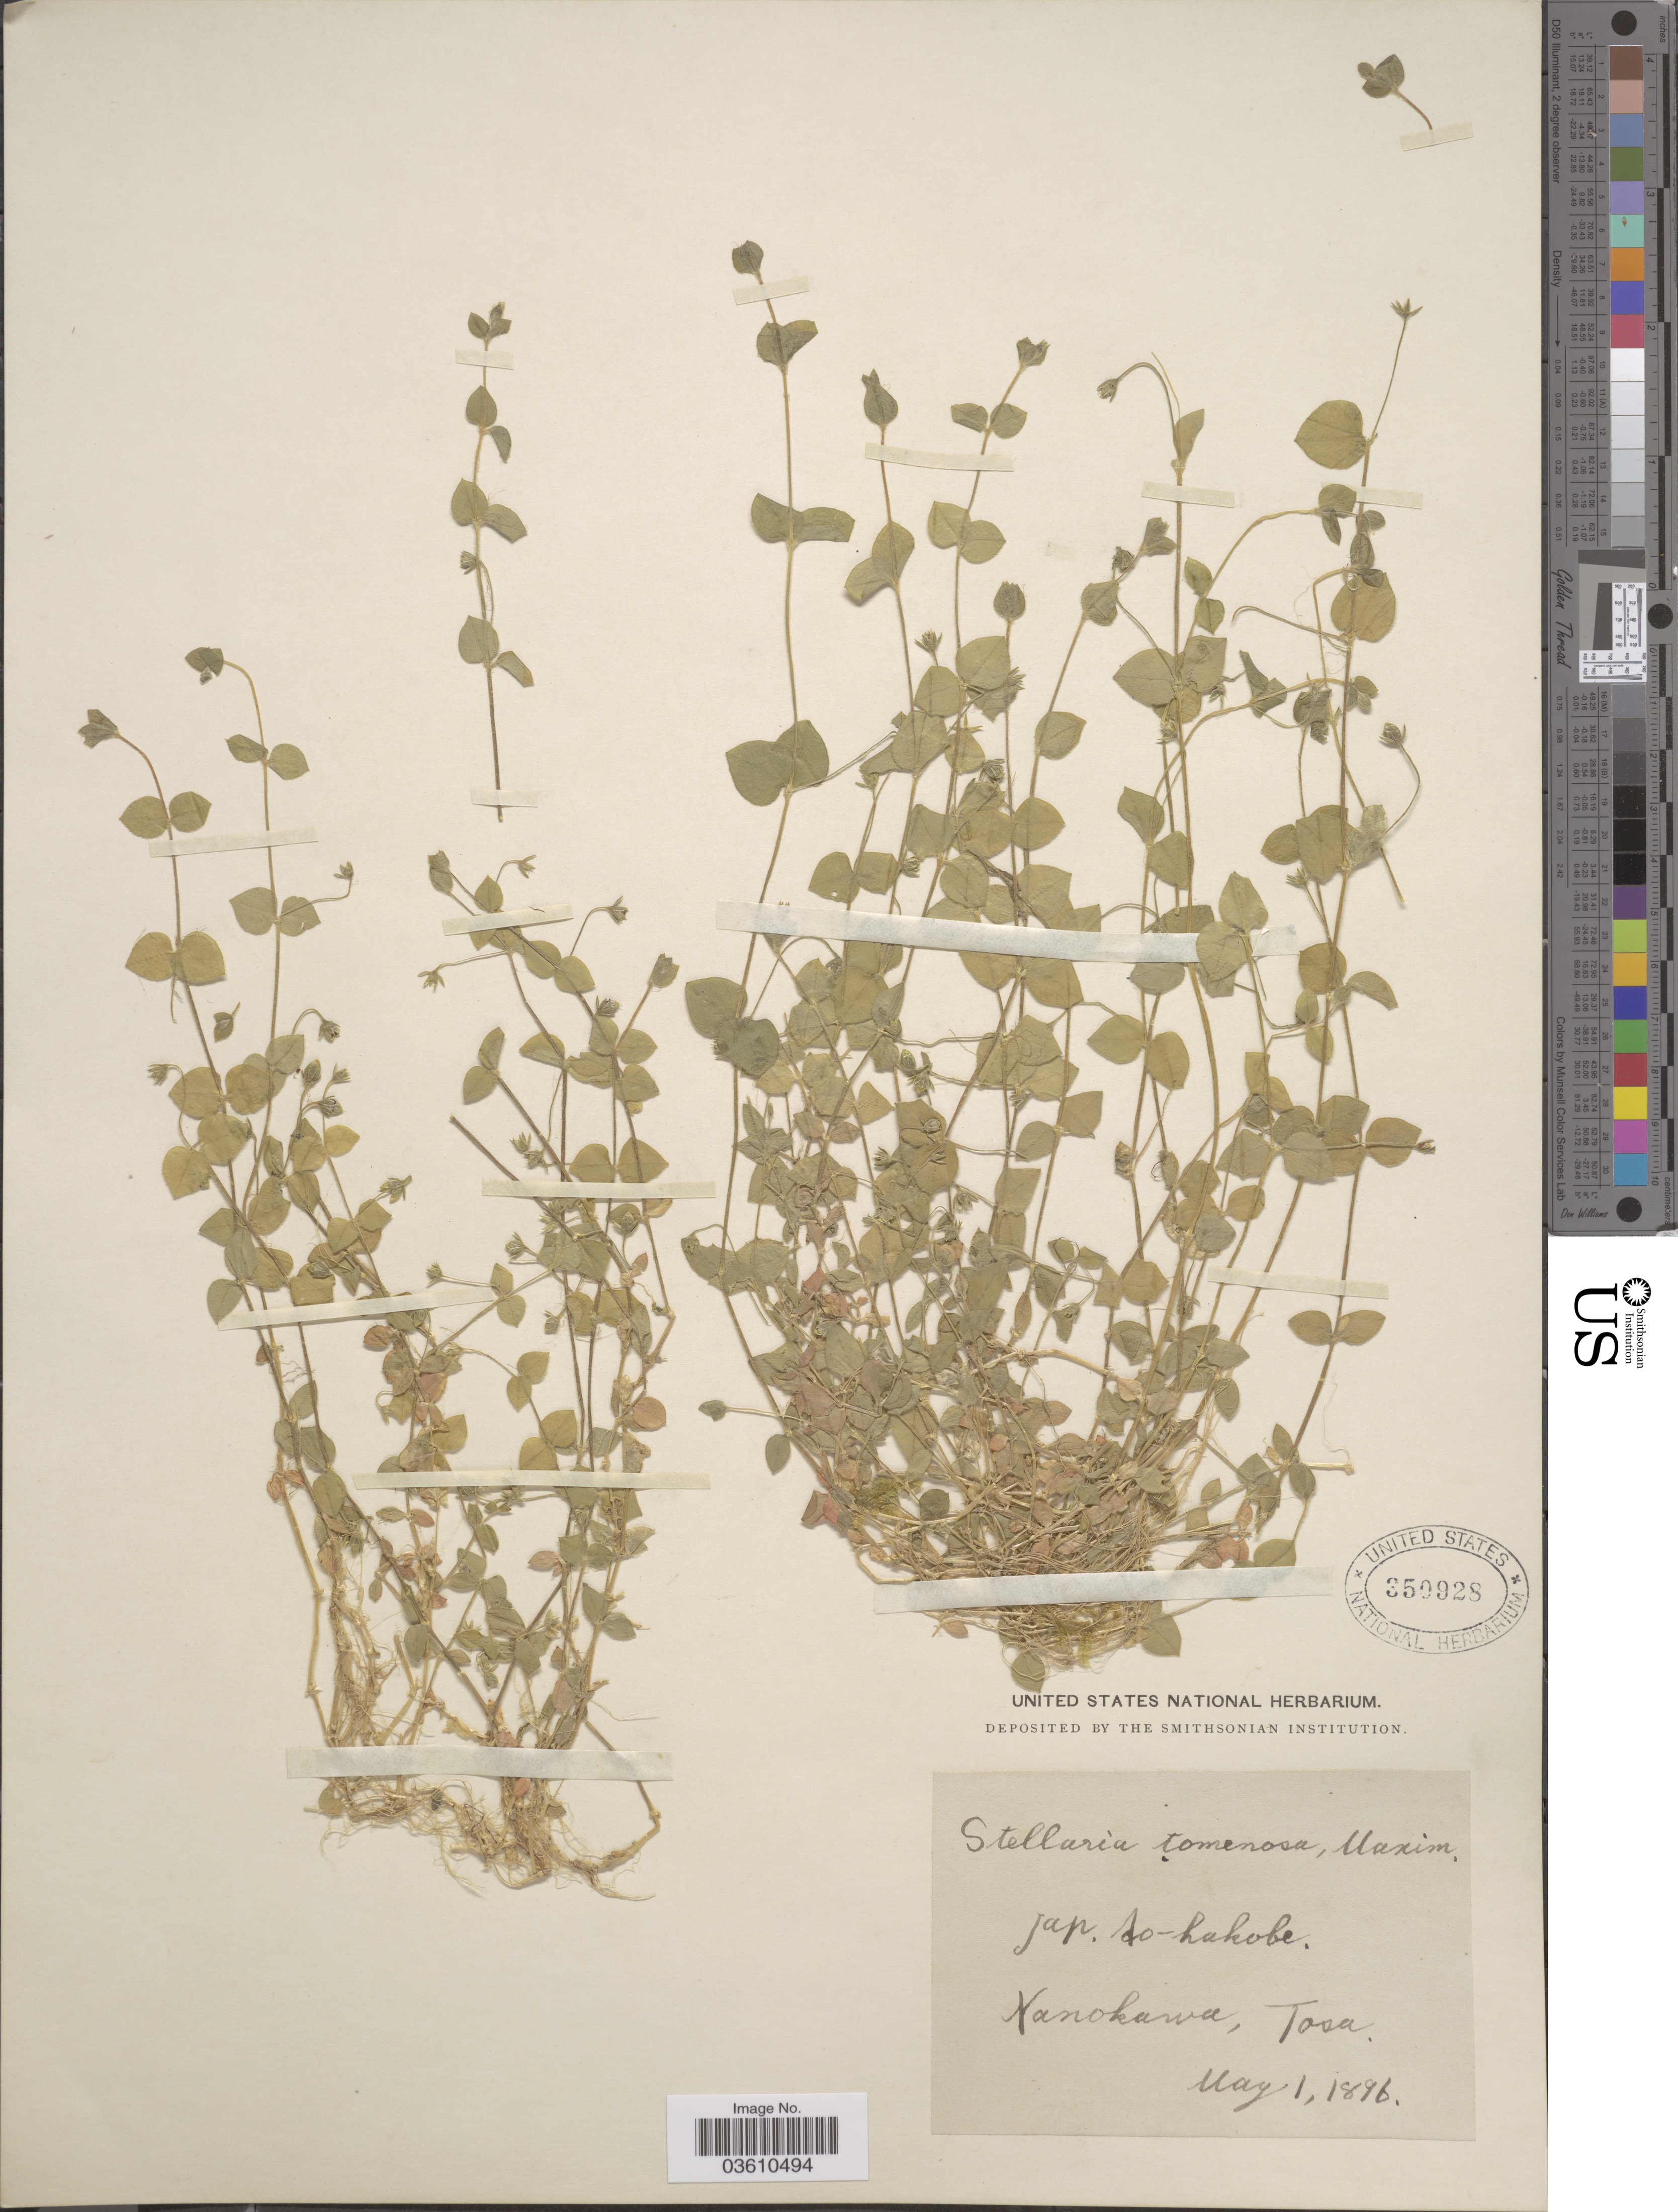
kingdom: Plantae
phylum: Tracheophyta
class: Magnoliopsida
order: Caryophyllales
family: Caryophyllaceae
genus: Stellaria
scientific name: Stellaria tomentosa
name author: Link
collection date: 1896-05-01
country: Japan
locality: Nanokawa, Tosa.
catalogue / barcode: US 350928